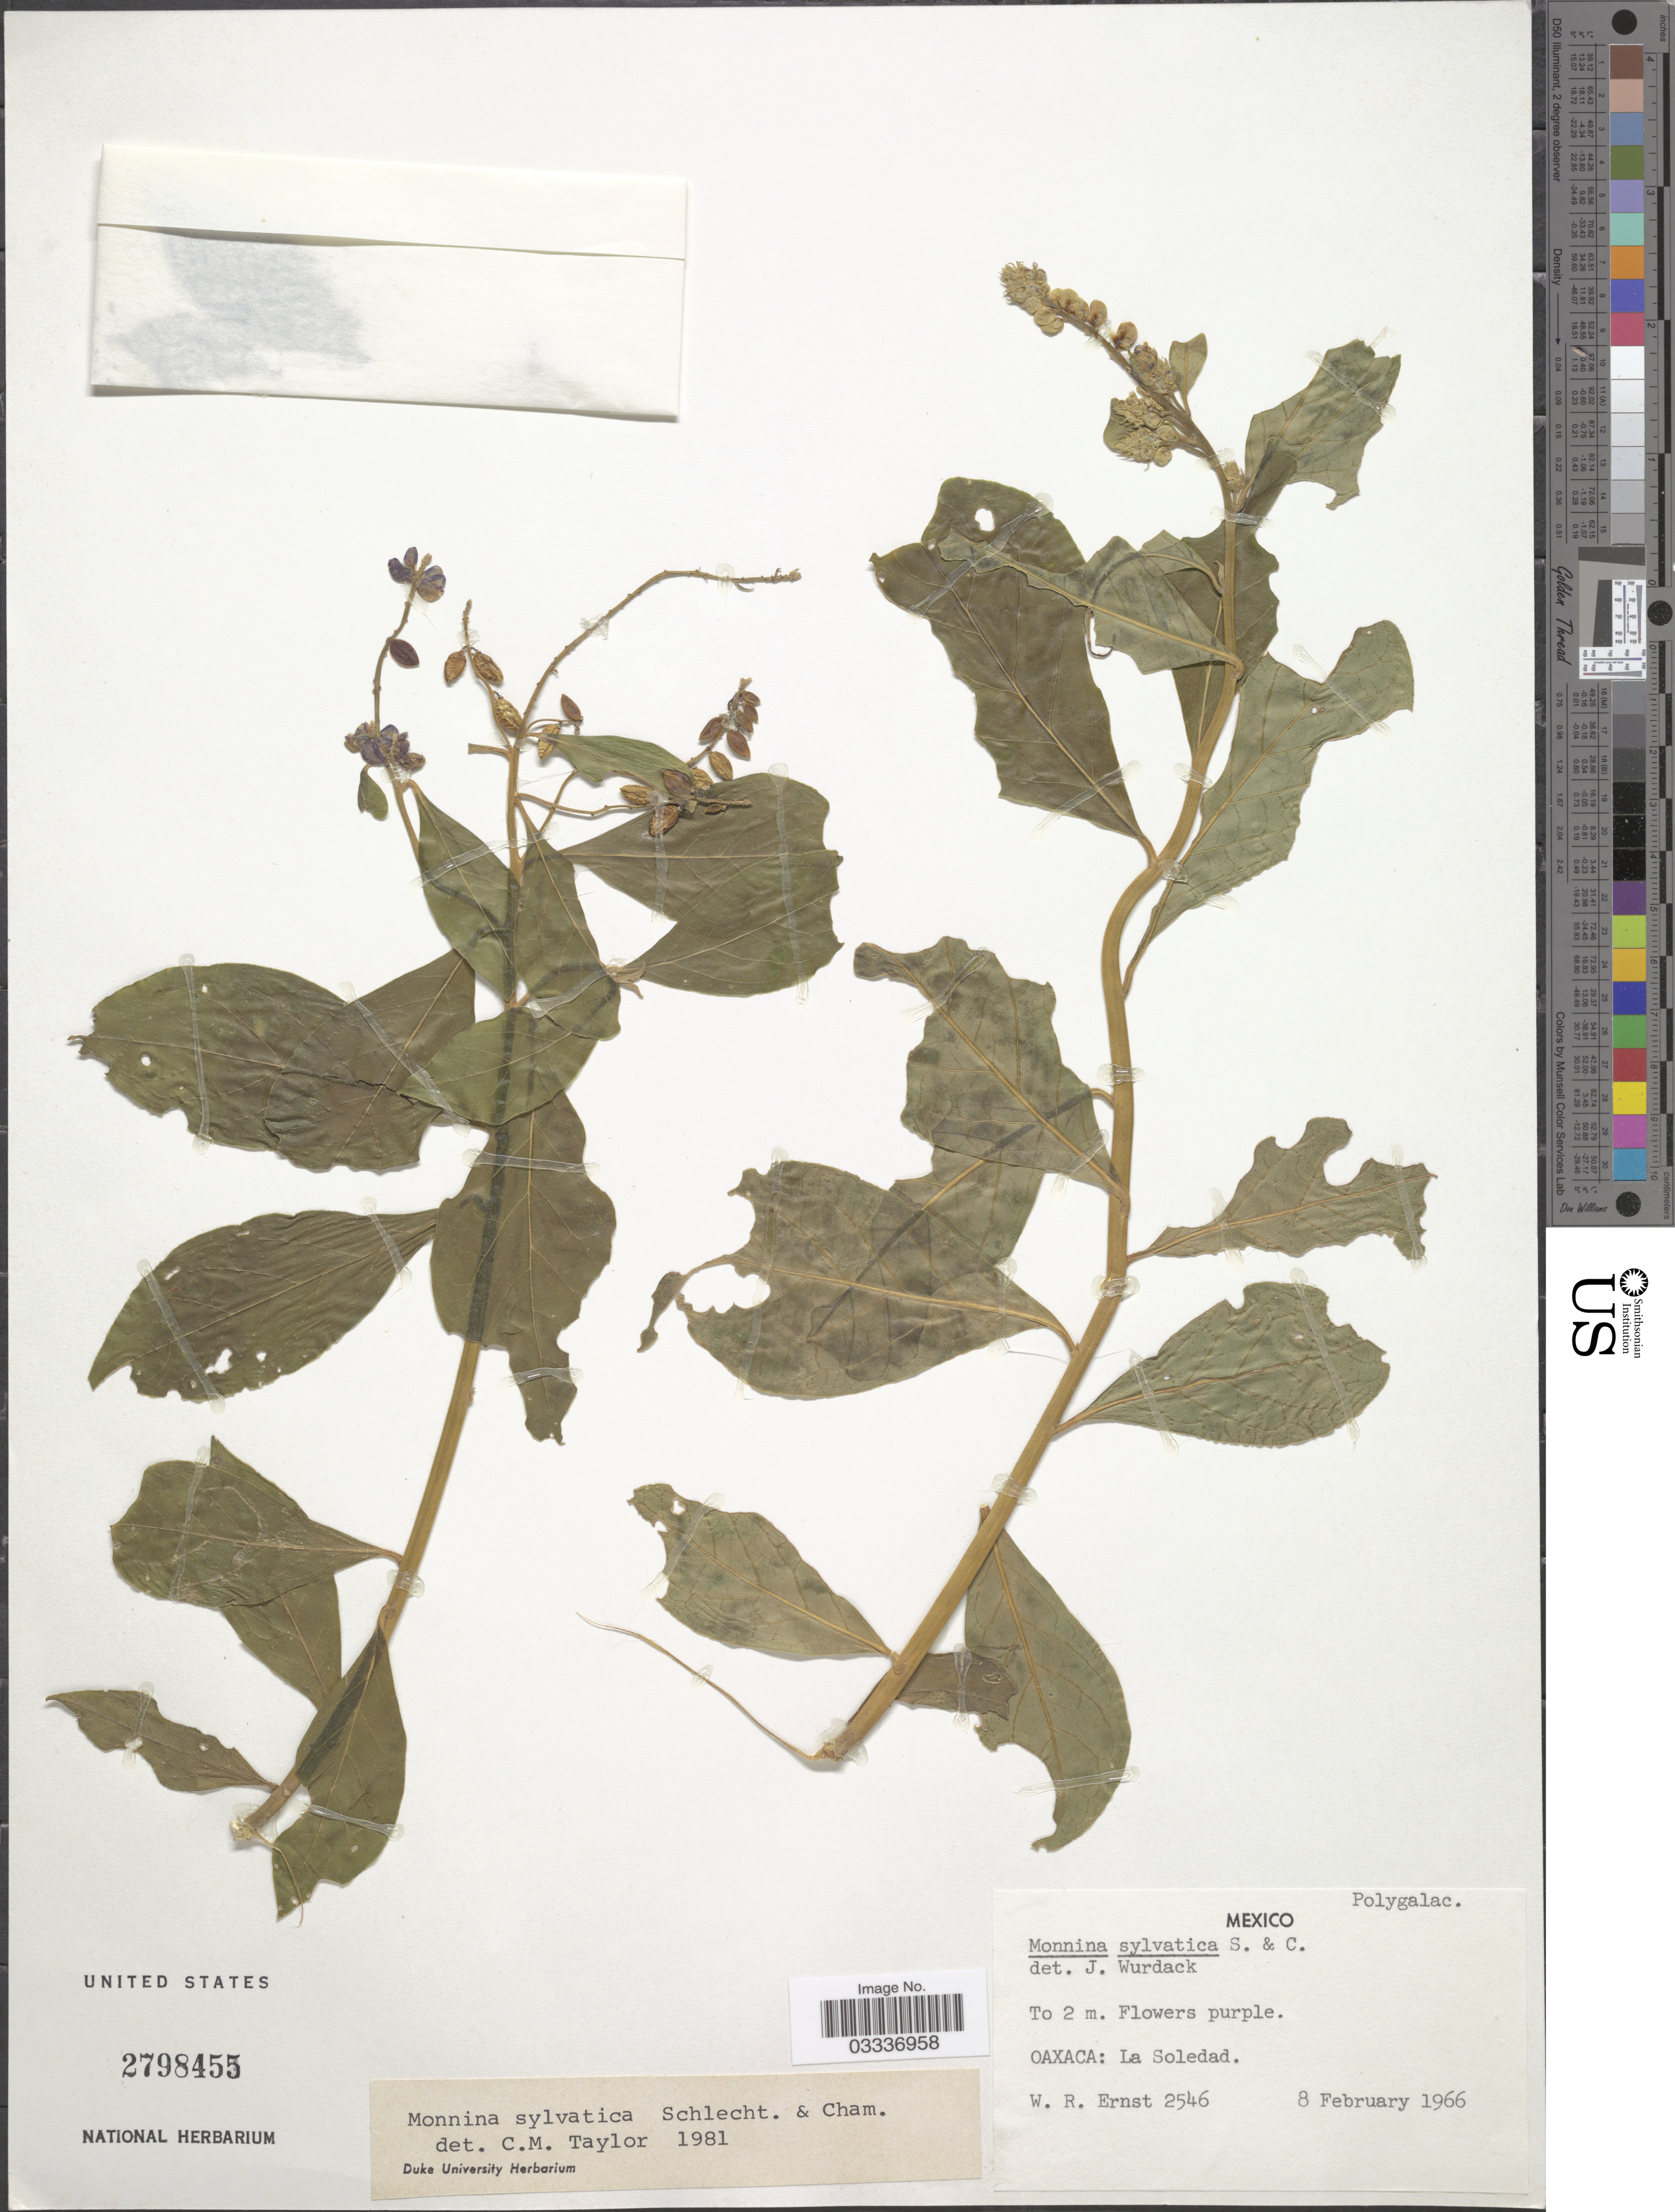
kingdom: Plantae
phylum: Tracheophyta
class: Magnoliopsida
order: Fabales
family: Polygalaceae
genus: Monnina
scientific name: Monnina sylvatica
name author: Schltdl. & Cham.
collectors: W. R. Ernst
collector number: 2546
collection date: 1966-02-08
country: Mexico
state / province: Oaxaca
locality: La Soledad.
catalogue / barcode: US 2798455